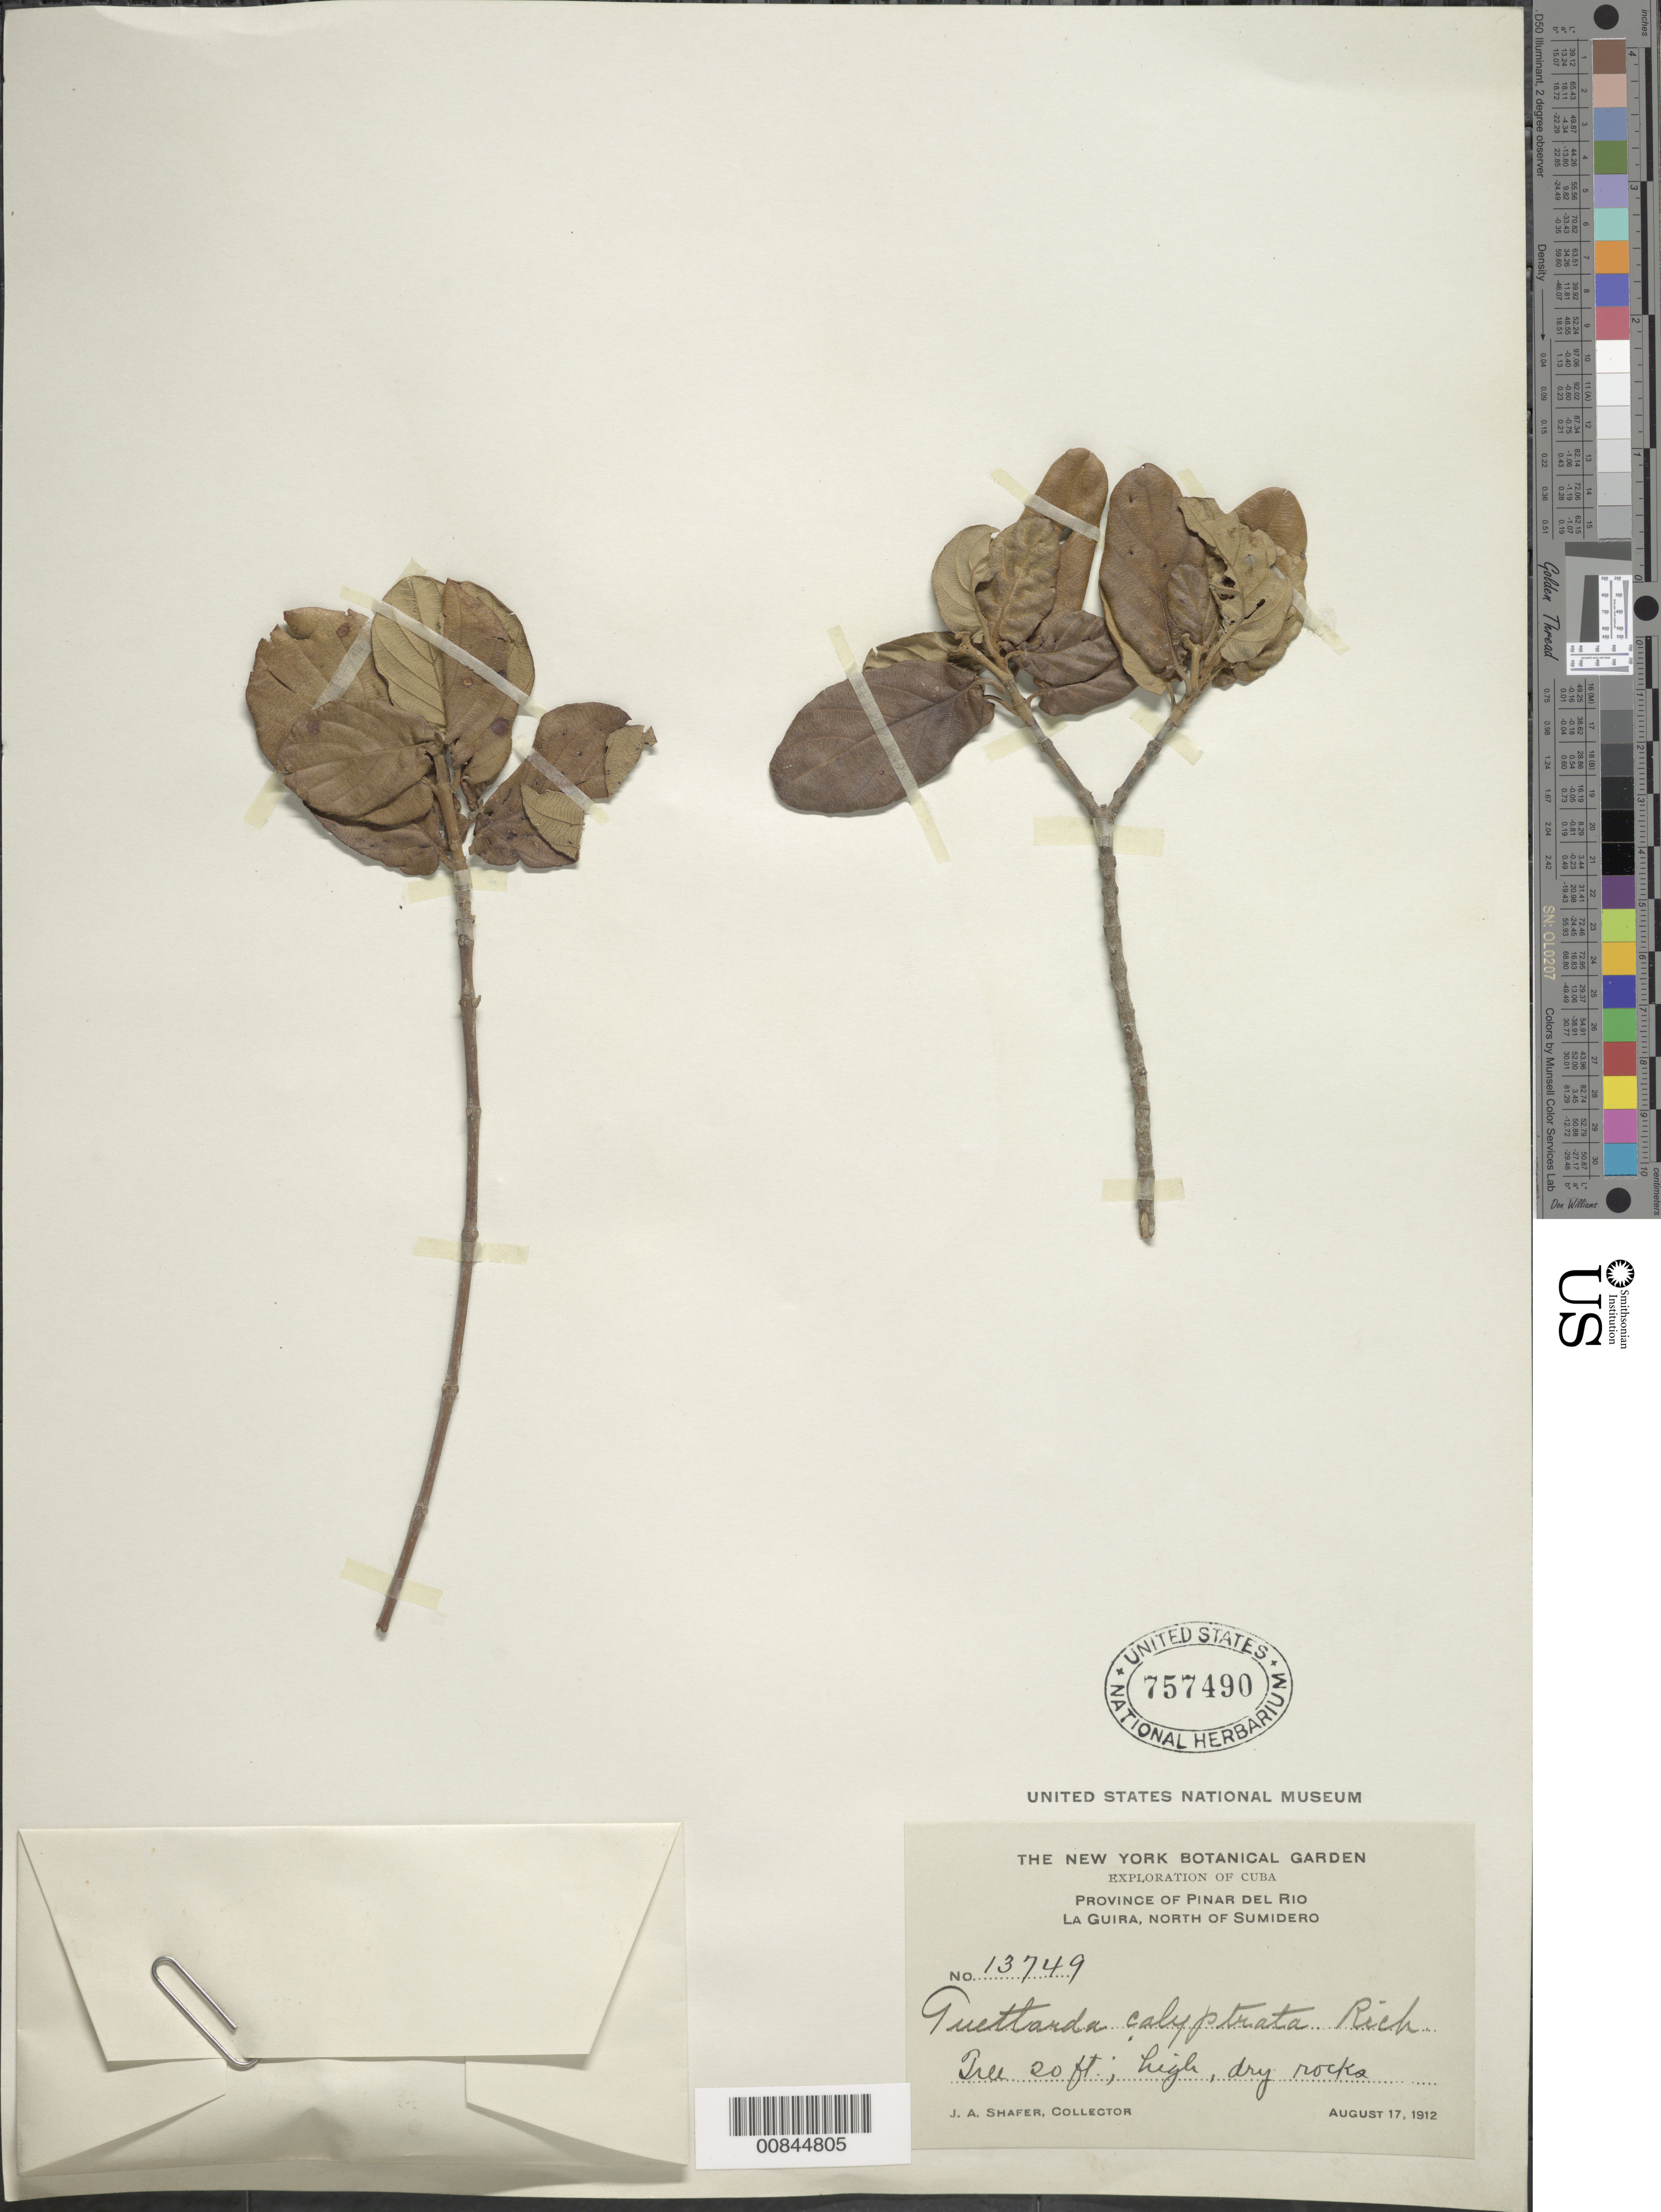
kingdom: Plantae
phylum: Tracheophyta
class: Magnoliopsida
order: Gentianales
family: Rubiaceae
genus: Guettarda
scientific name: Guettarda calyptrata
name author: A. Rich.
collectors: J. A. Shafer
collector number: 13749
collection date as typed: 17 Aug 1912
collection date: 1912-08-17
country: Cuba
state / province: Pinar del Río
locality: La Guira, north of Sumidero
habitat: Dry rocks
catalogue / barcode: US 757490